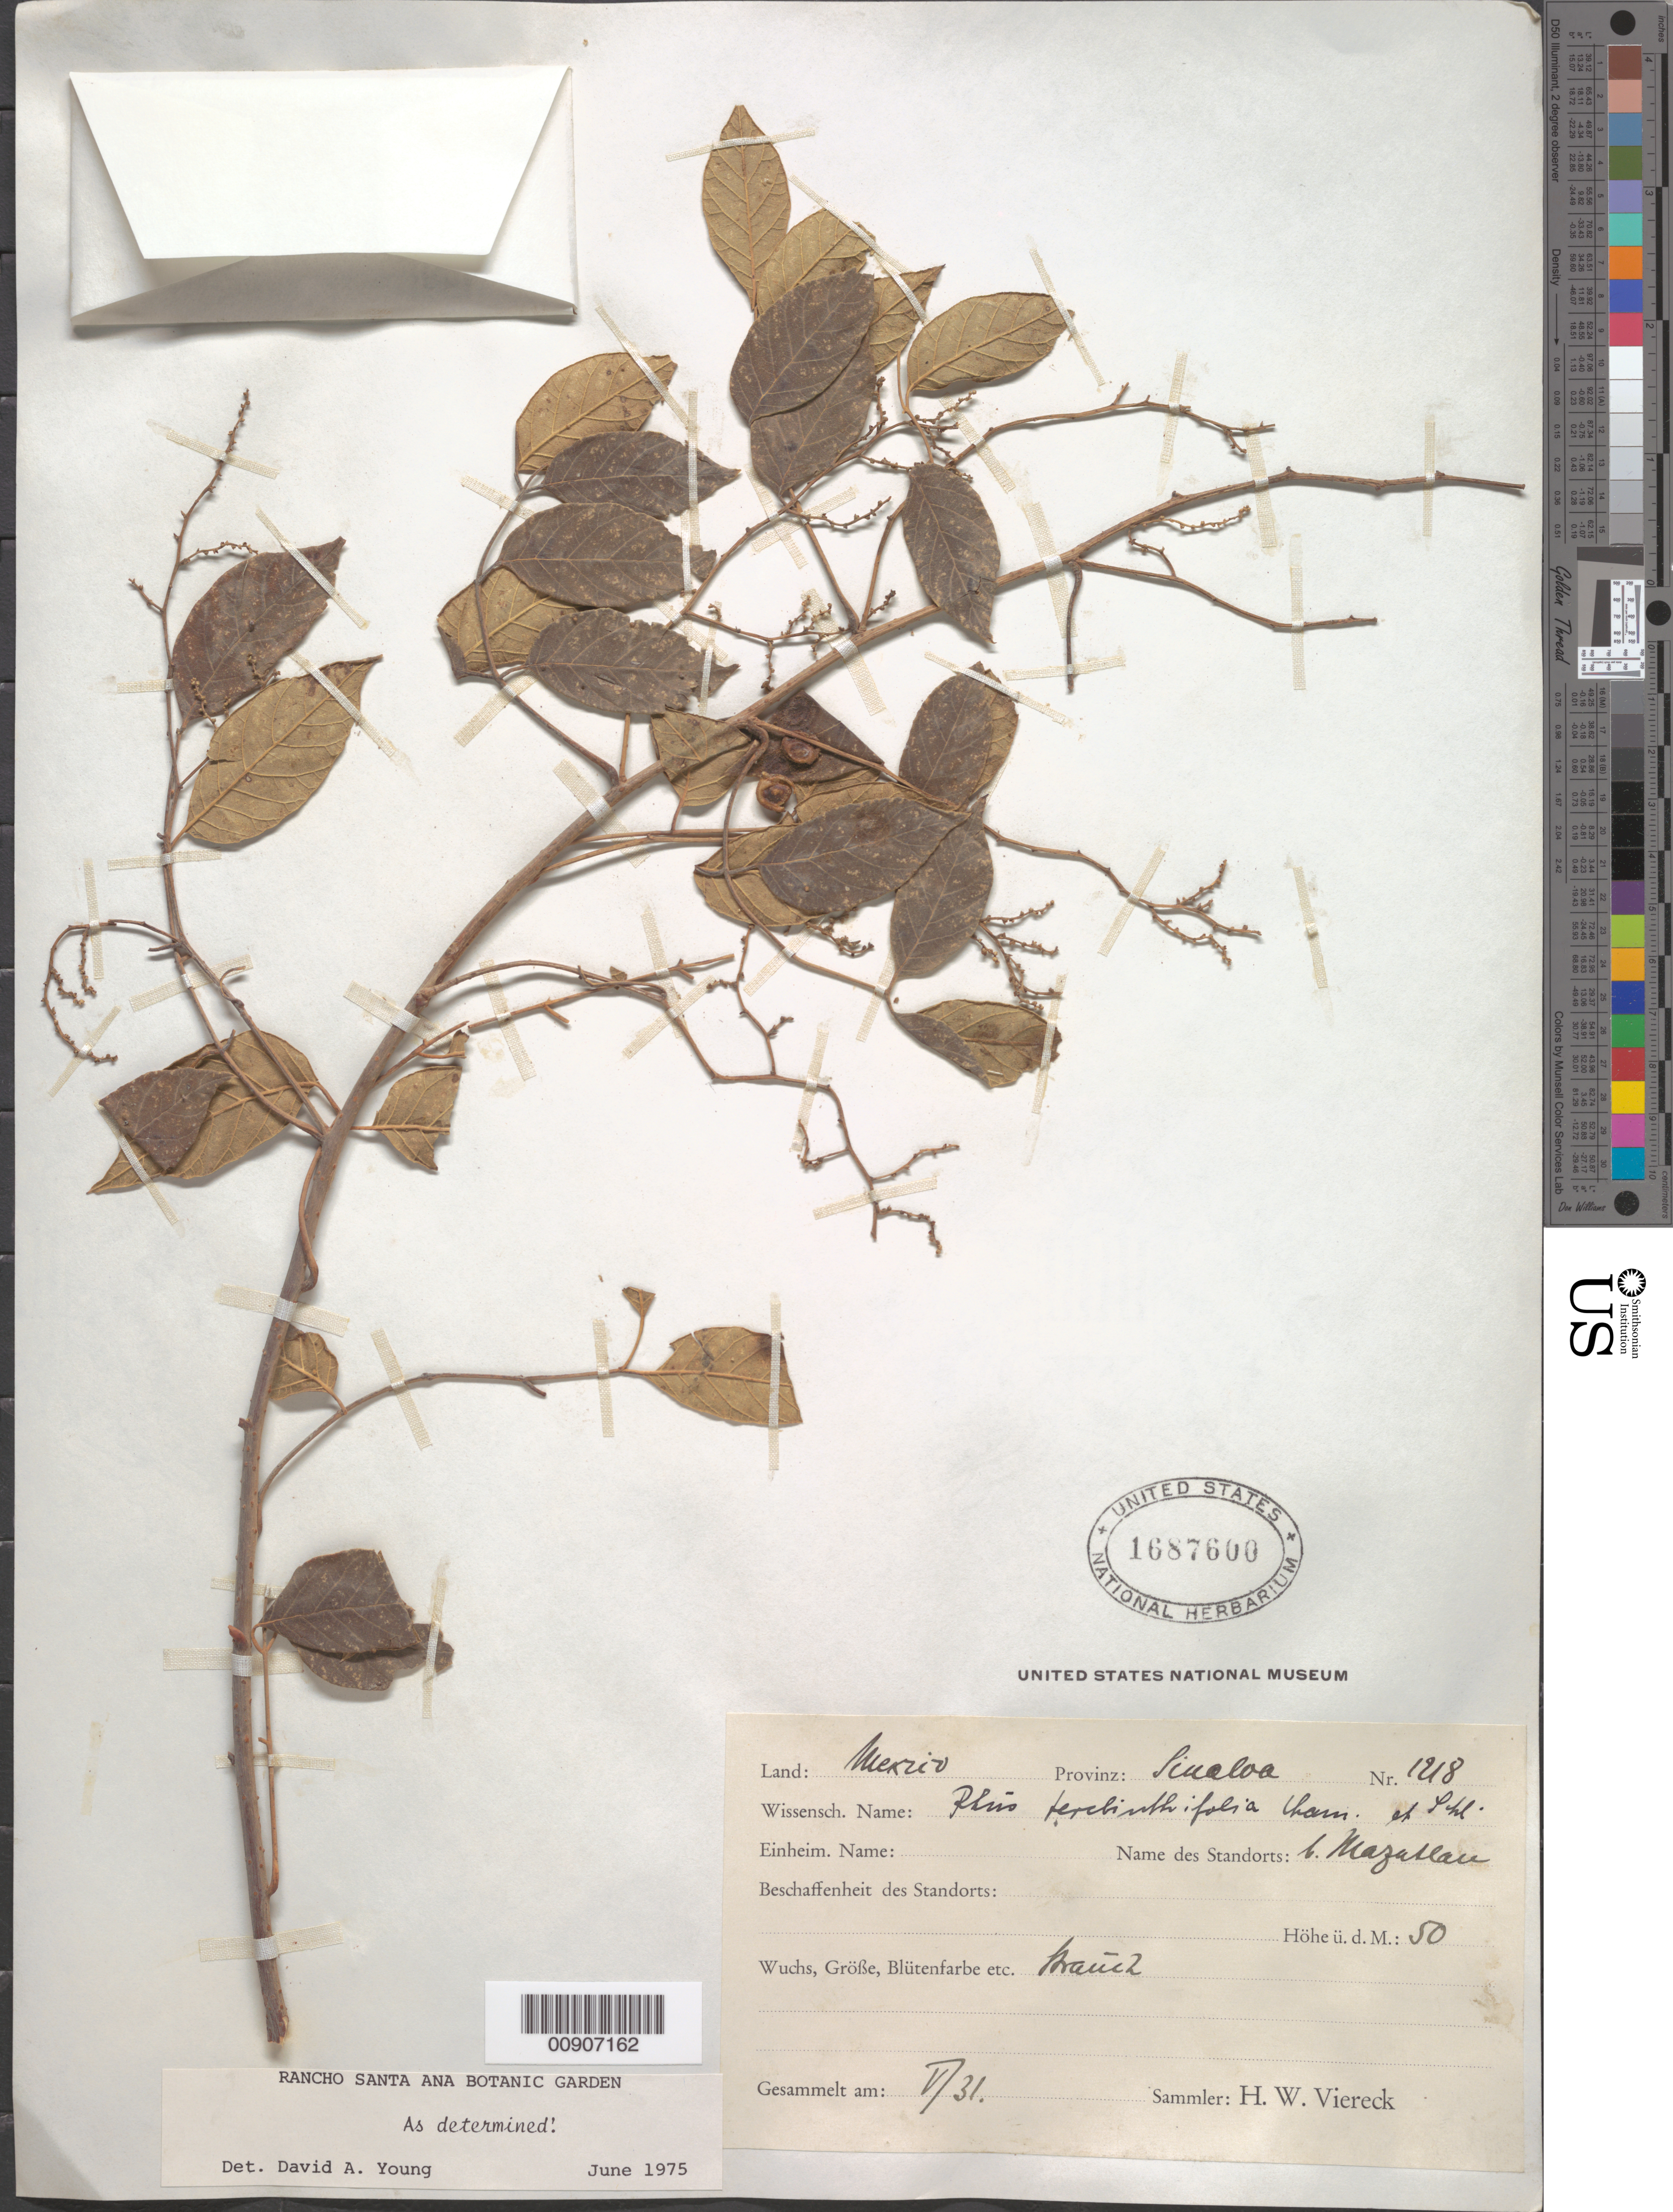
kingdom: Plantae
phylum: Tracheophyta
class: Magnoliopsida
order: Sapindales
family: Anacardiaceae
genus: Rhus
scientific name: Rhus terebinthifolia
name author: Schltdl. & Cham.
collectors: H. W. Viereck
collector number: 1218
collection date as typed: May 1931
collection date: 1931-05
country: Mexico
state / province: Sinaloa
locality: Mazatlán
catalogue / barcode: US 1687600